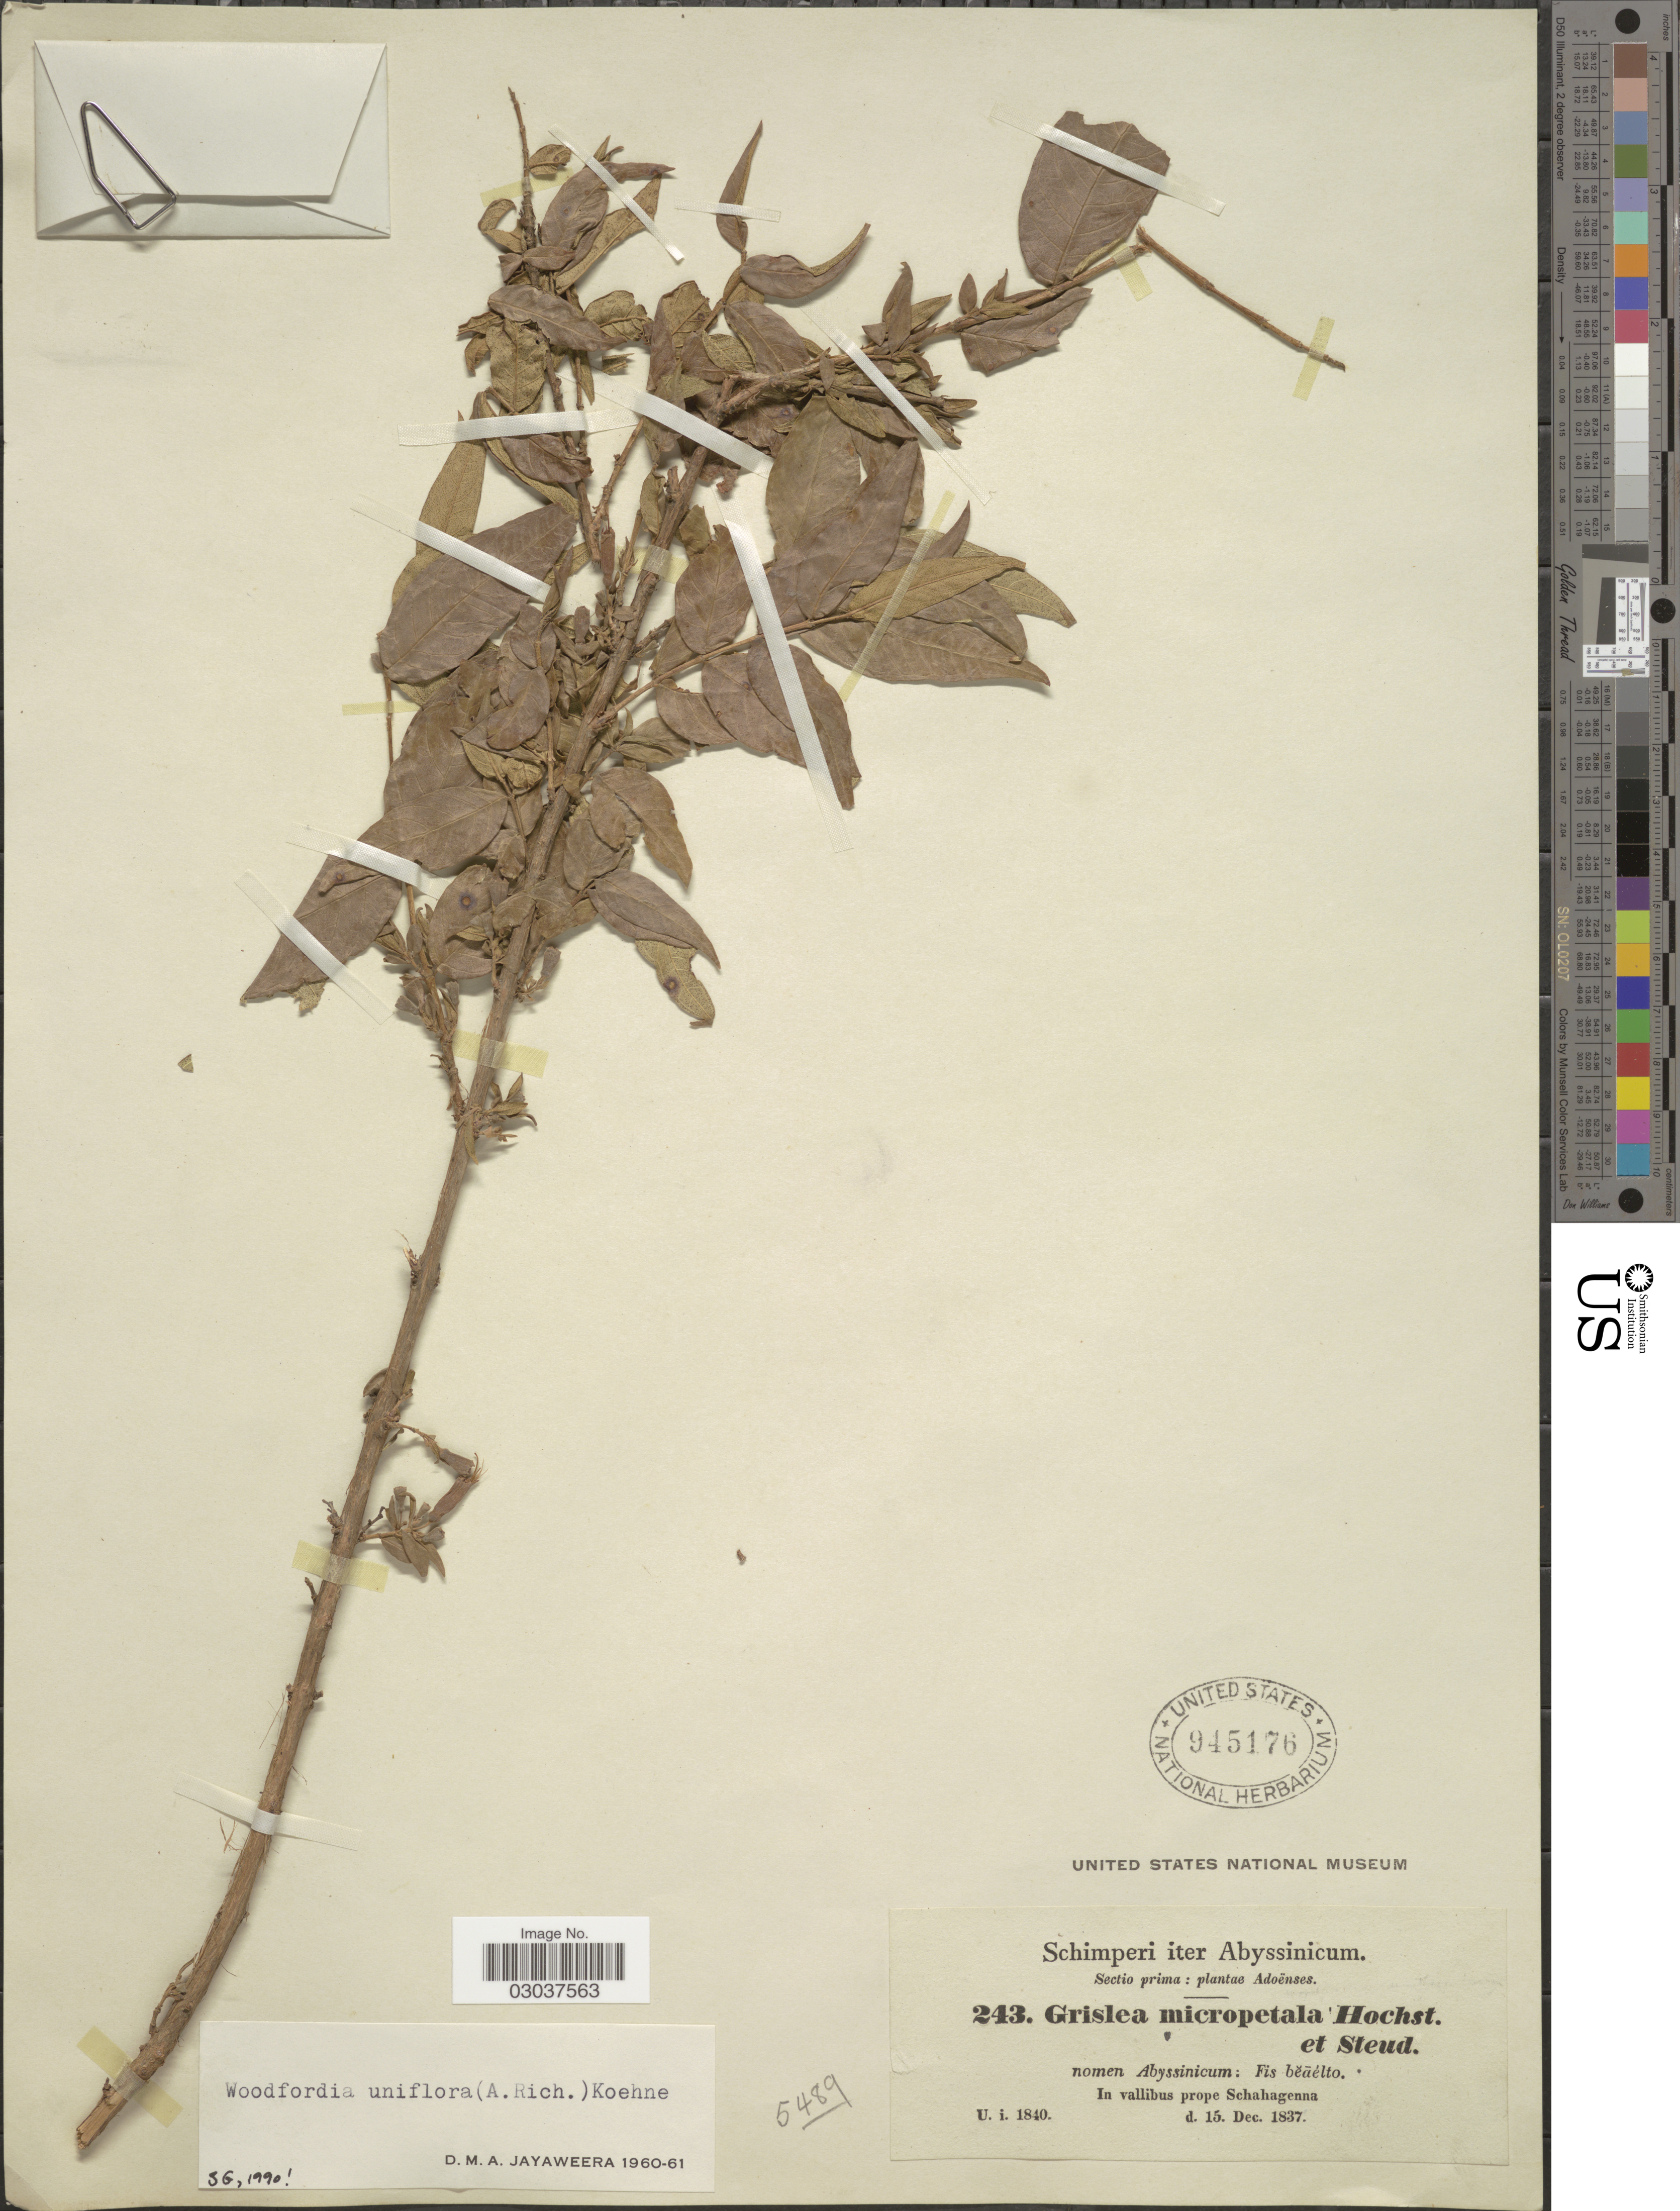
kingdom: Plantae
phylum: Tracheophyta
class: Magnoliopsida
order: Myrtales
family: Lythraceae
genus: Woodfordia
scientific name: Woodfordia uniflora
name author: (A. Rich.) Koehne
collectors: -. Schimper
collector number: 243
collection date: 1837-12-15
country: Eritrea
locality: Abyssinicum. Adoënses. In vallibus prope Schahagenna.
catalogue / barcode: US 945176